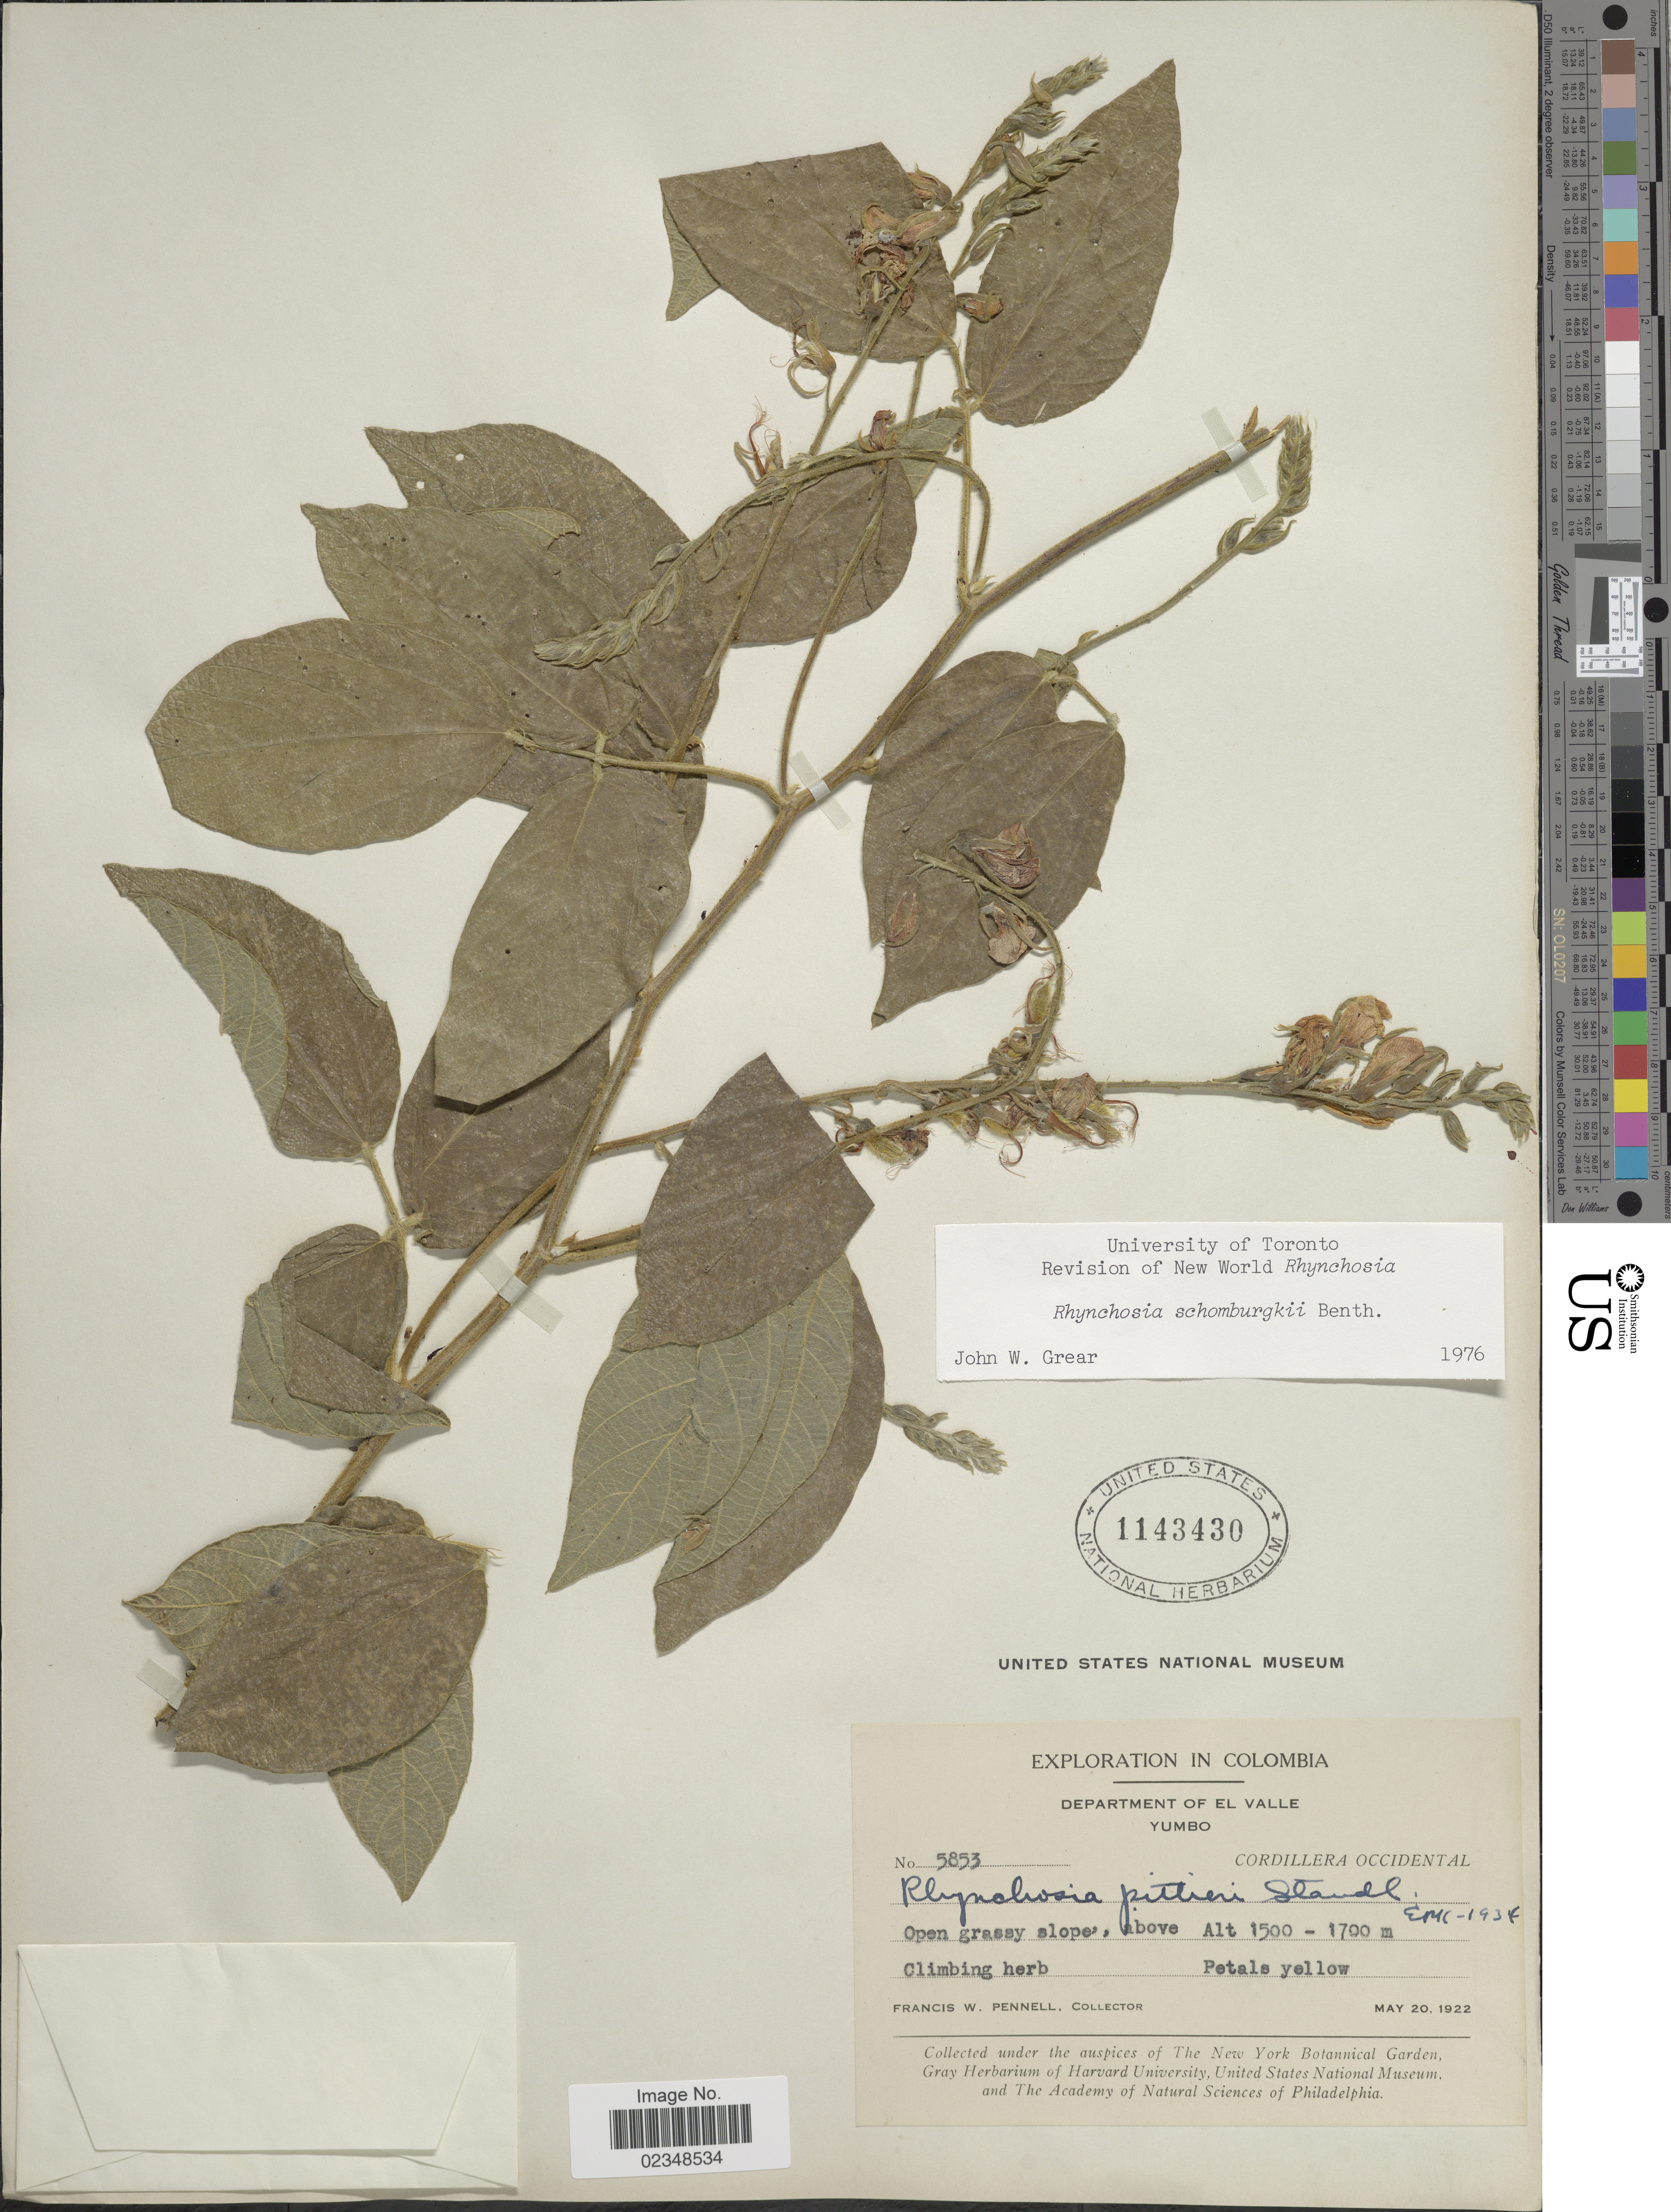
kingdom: Plantae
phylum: Tracheophyta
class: Magnoliopsida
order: Fabales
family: Fabaceae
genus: Rhynchosia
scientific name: Rhynchosia schomburgkii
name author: Benth. in Mart.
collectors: F. W. Pennell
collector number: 5853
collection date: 1922-05-20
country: Colombia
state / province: Valle del Cauca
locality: Department of El Valle, Yumbo, Cordillera Occidental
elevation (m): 1500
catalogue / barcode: US 1143430